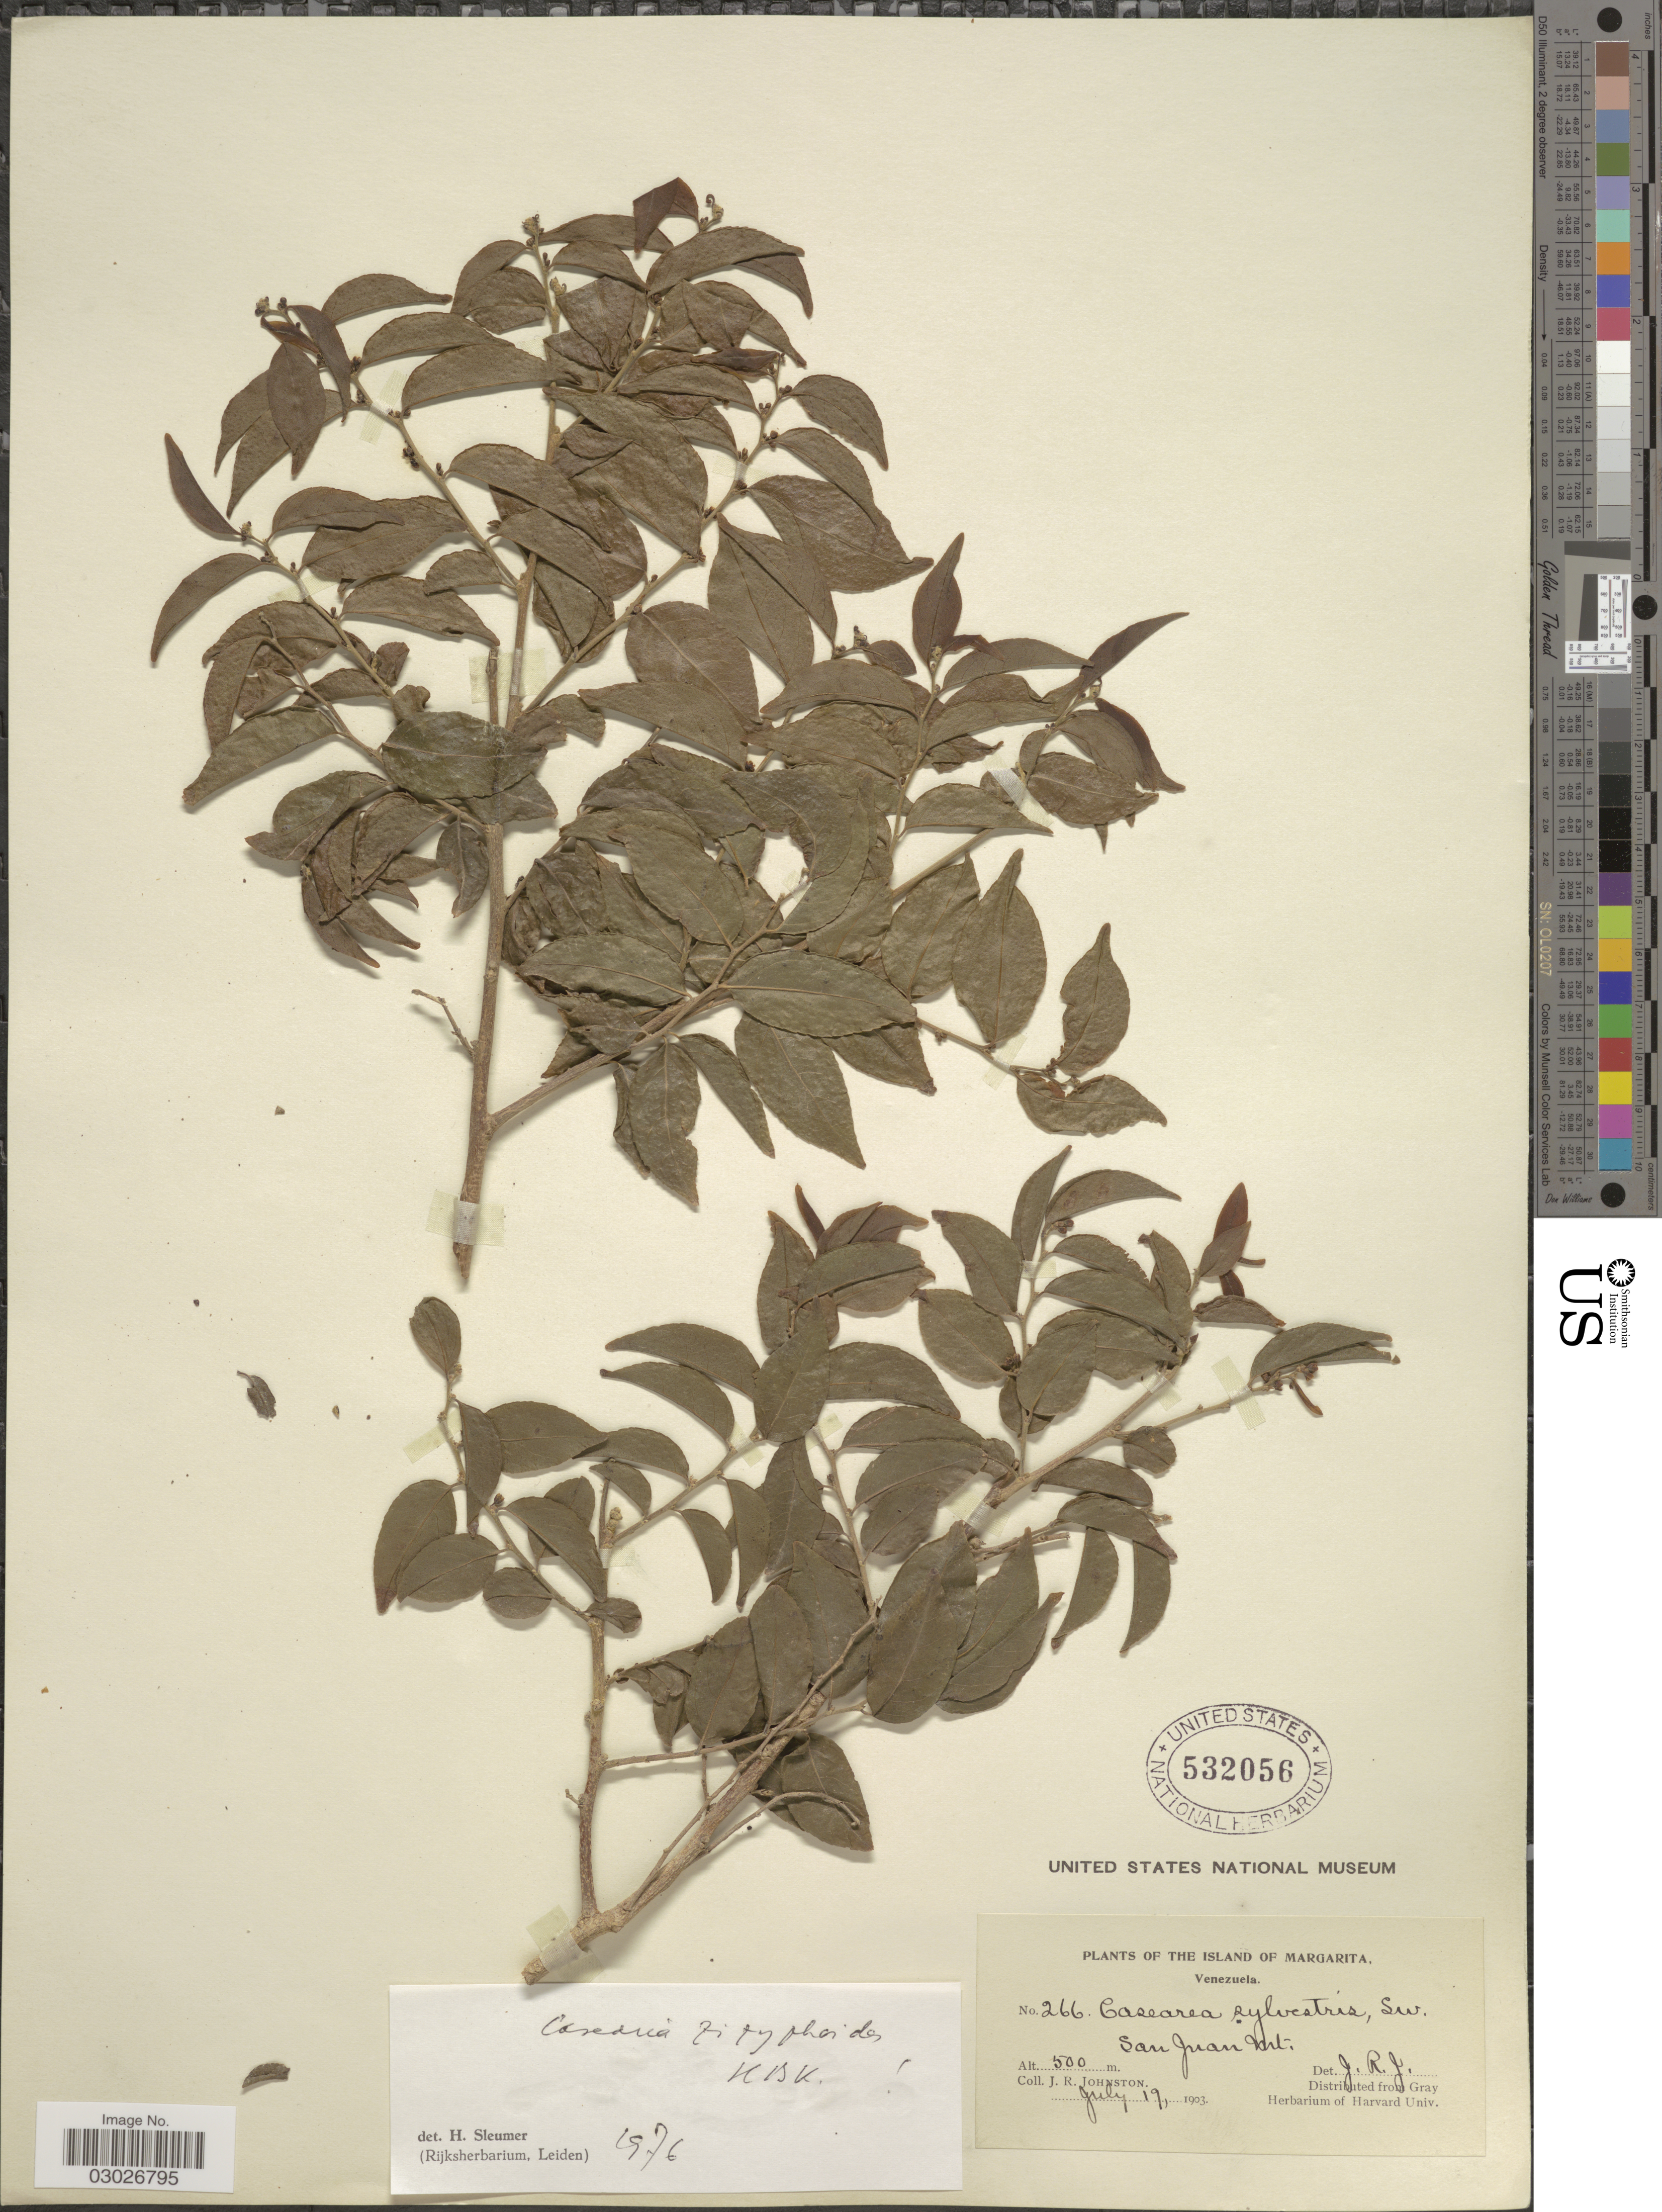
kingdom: Plantae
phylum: Tracheophyta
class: Magnoliopsida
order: Malpighiales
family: Salicaceae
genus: Casearia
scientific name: Casearia zizyphoides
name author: Kunth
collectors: J. Johnston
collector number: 266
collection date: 1903-07-19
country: Venezuela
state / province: Nueva Esparta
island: Margarita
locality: The Island of Margarita. San Juan Mt.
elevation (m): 500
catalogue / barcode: US 532056